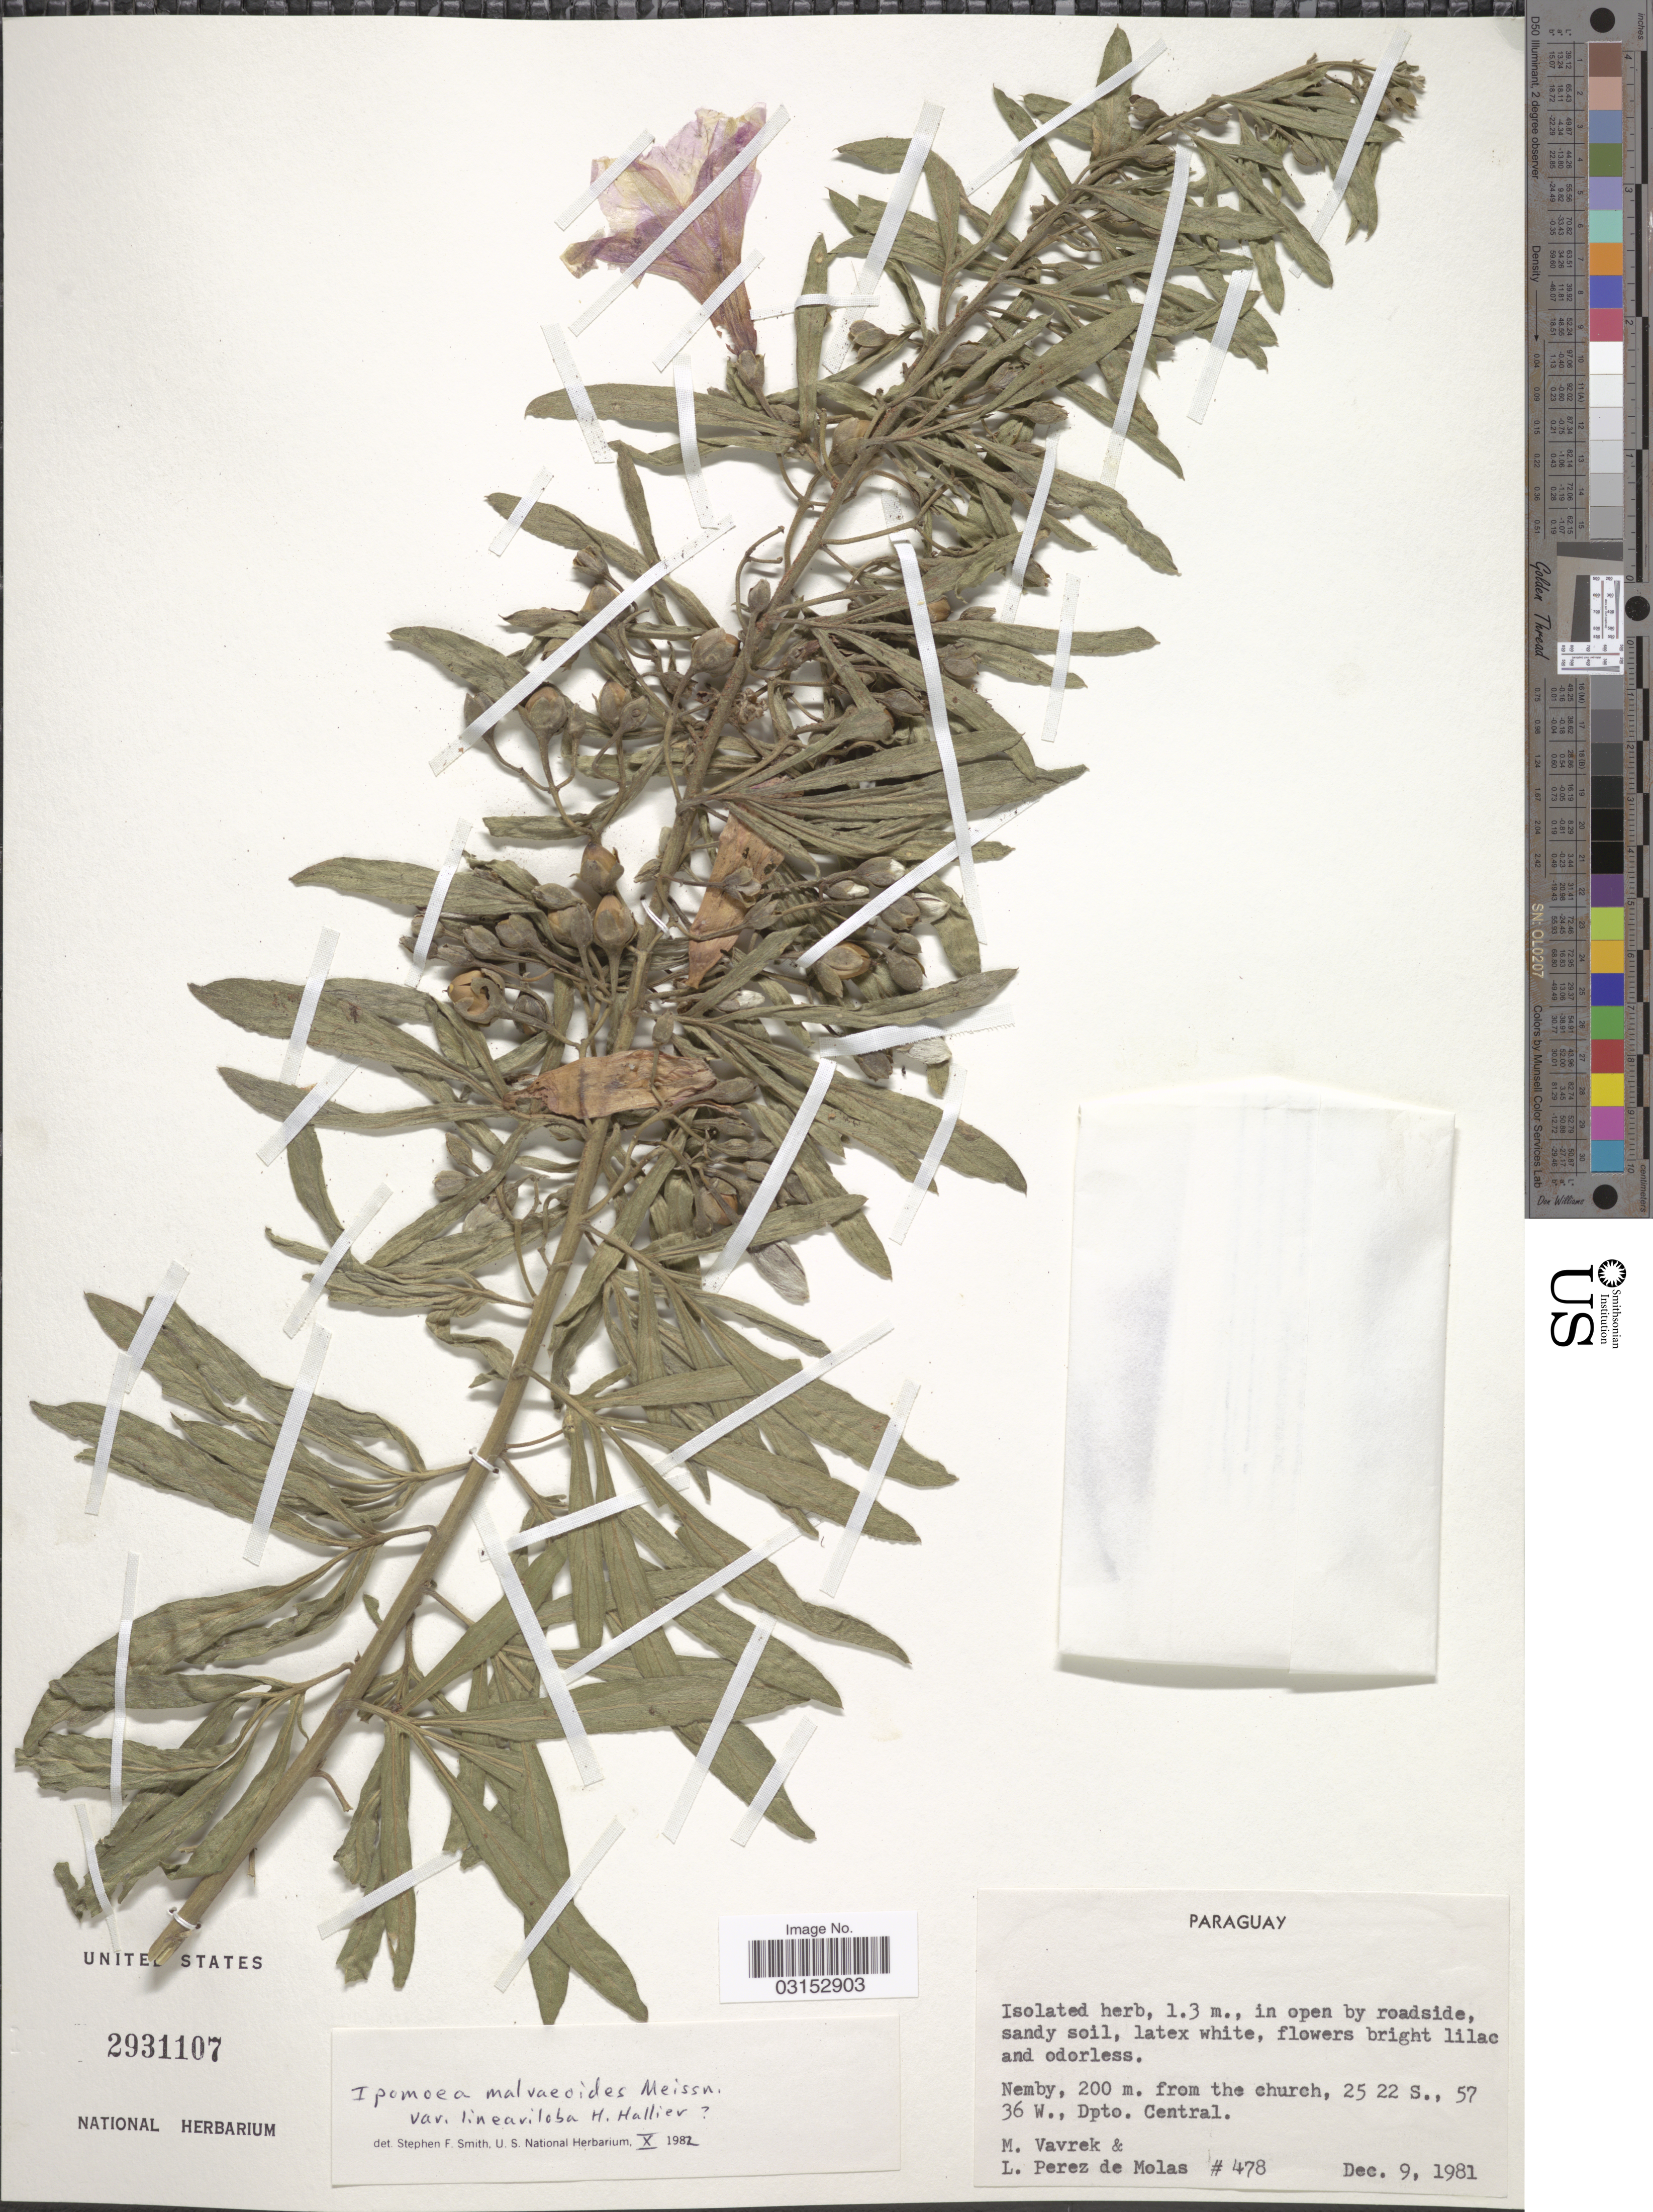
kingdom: Plantae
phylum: Tracheophyta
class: Magnoliopsida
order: Solanales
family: Convolvulaceae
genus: Ipomoea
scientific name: Ipomoea malvaeoides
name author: Meisn.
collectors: M. Vavrek & L. Perez de Molas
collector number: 478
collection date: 1981-12-09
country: Paraguay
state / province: Central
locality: Nemby, 200 m. from the church. Dpto. Central.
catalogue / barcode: US 2931107